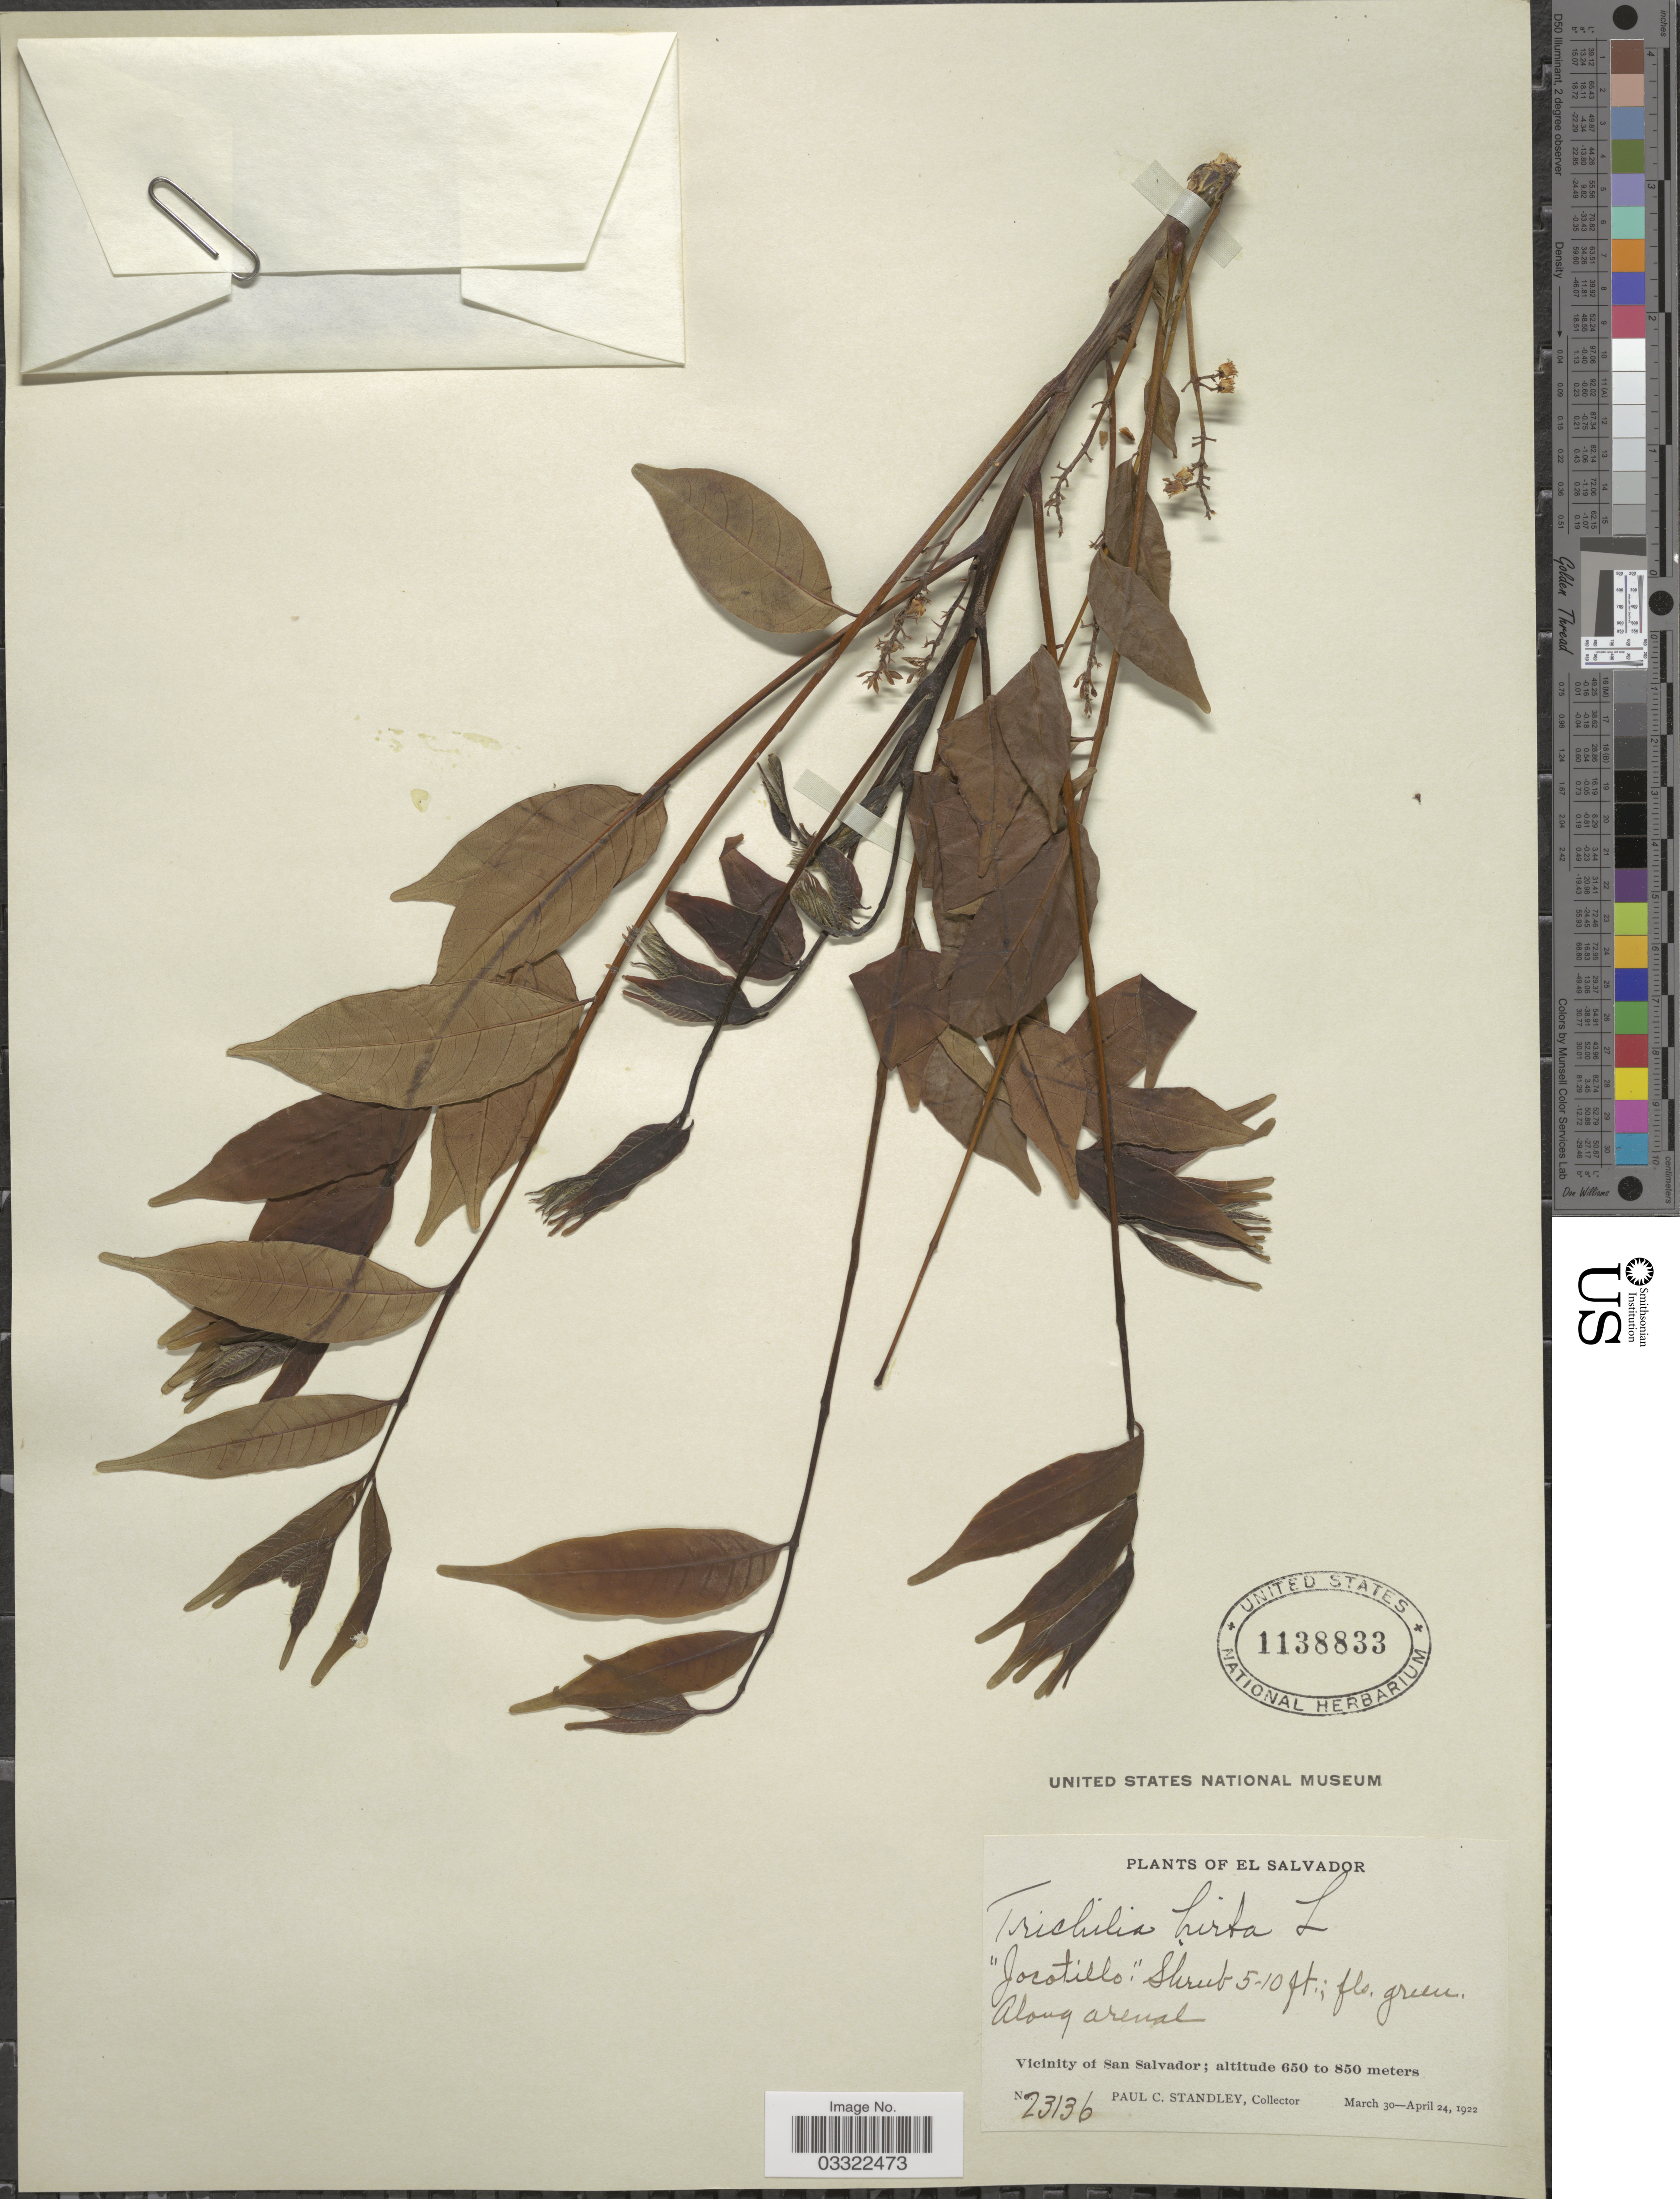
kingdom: Plantae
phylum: Tracheophyta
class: Magnoliopsida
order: Sapindales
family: Meliaceae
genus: Trichilia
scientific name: Trichilia hirta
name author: L.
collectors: P. C. Standley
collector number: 23136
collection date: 1922-03-30/1922-04-24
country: El Salvador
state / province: San Salvador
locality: Along arenal. Vicinity of San Salvador.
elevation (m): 650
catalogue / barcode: US 1138833